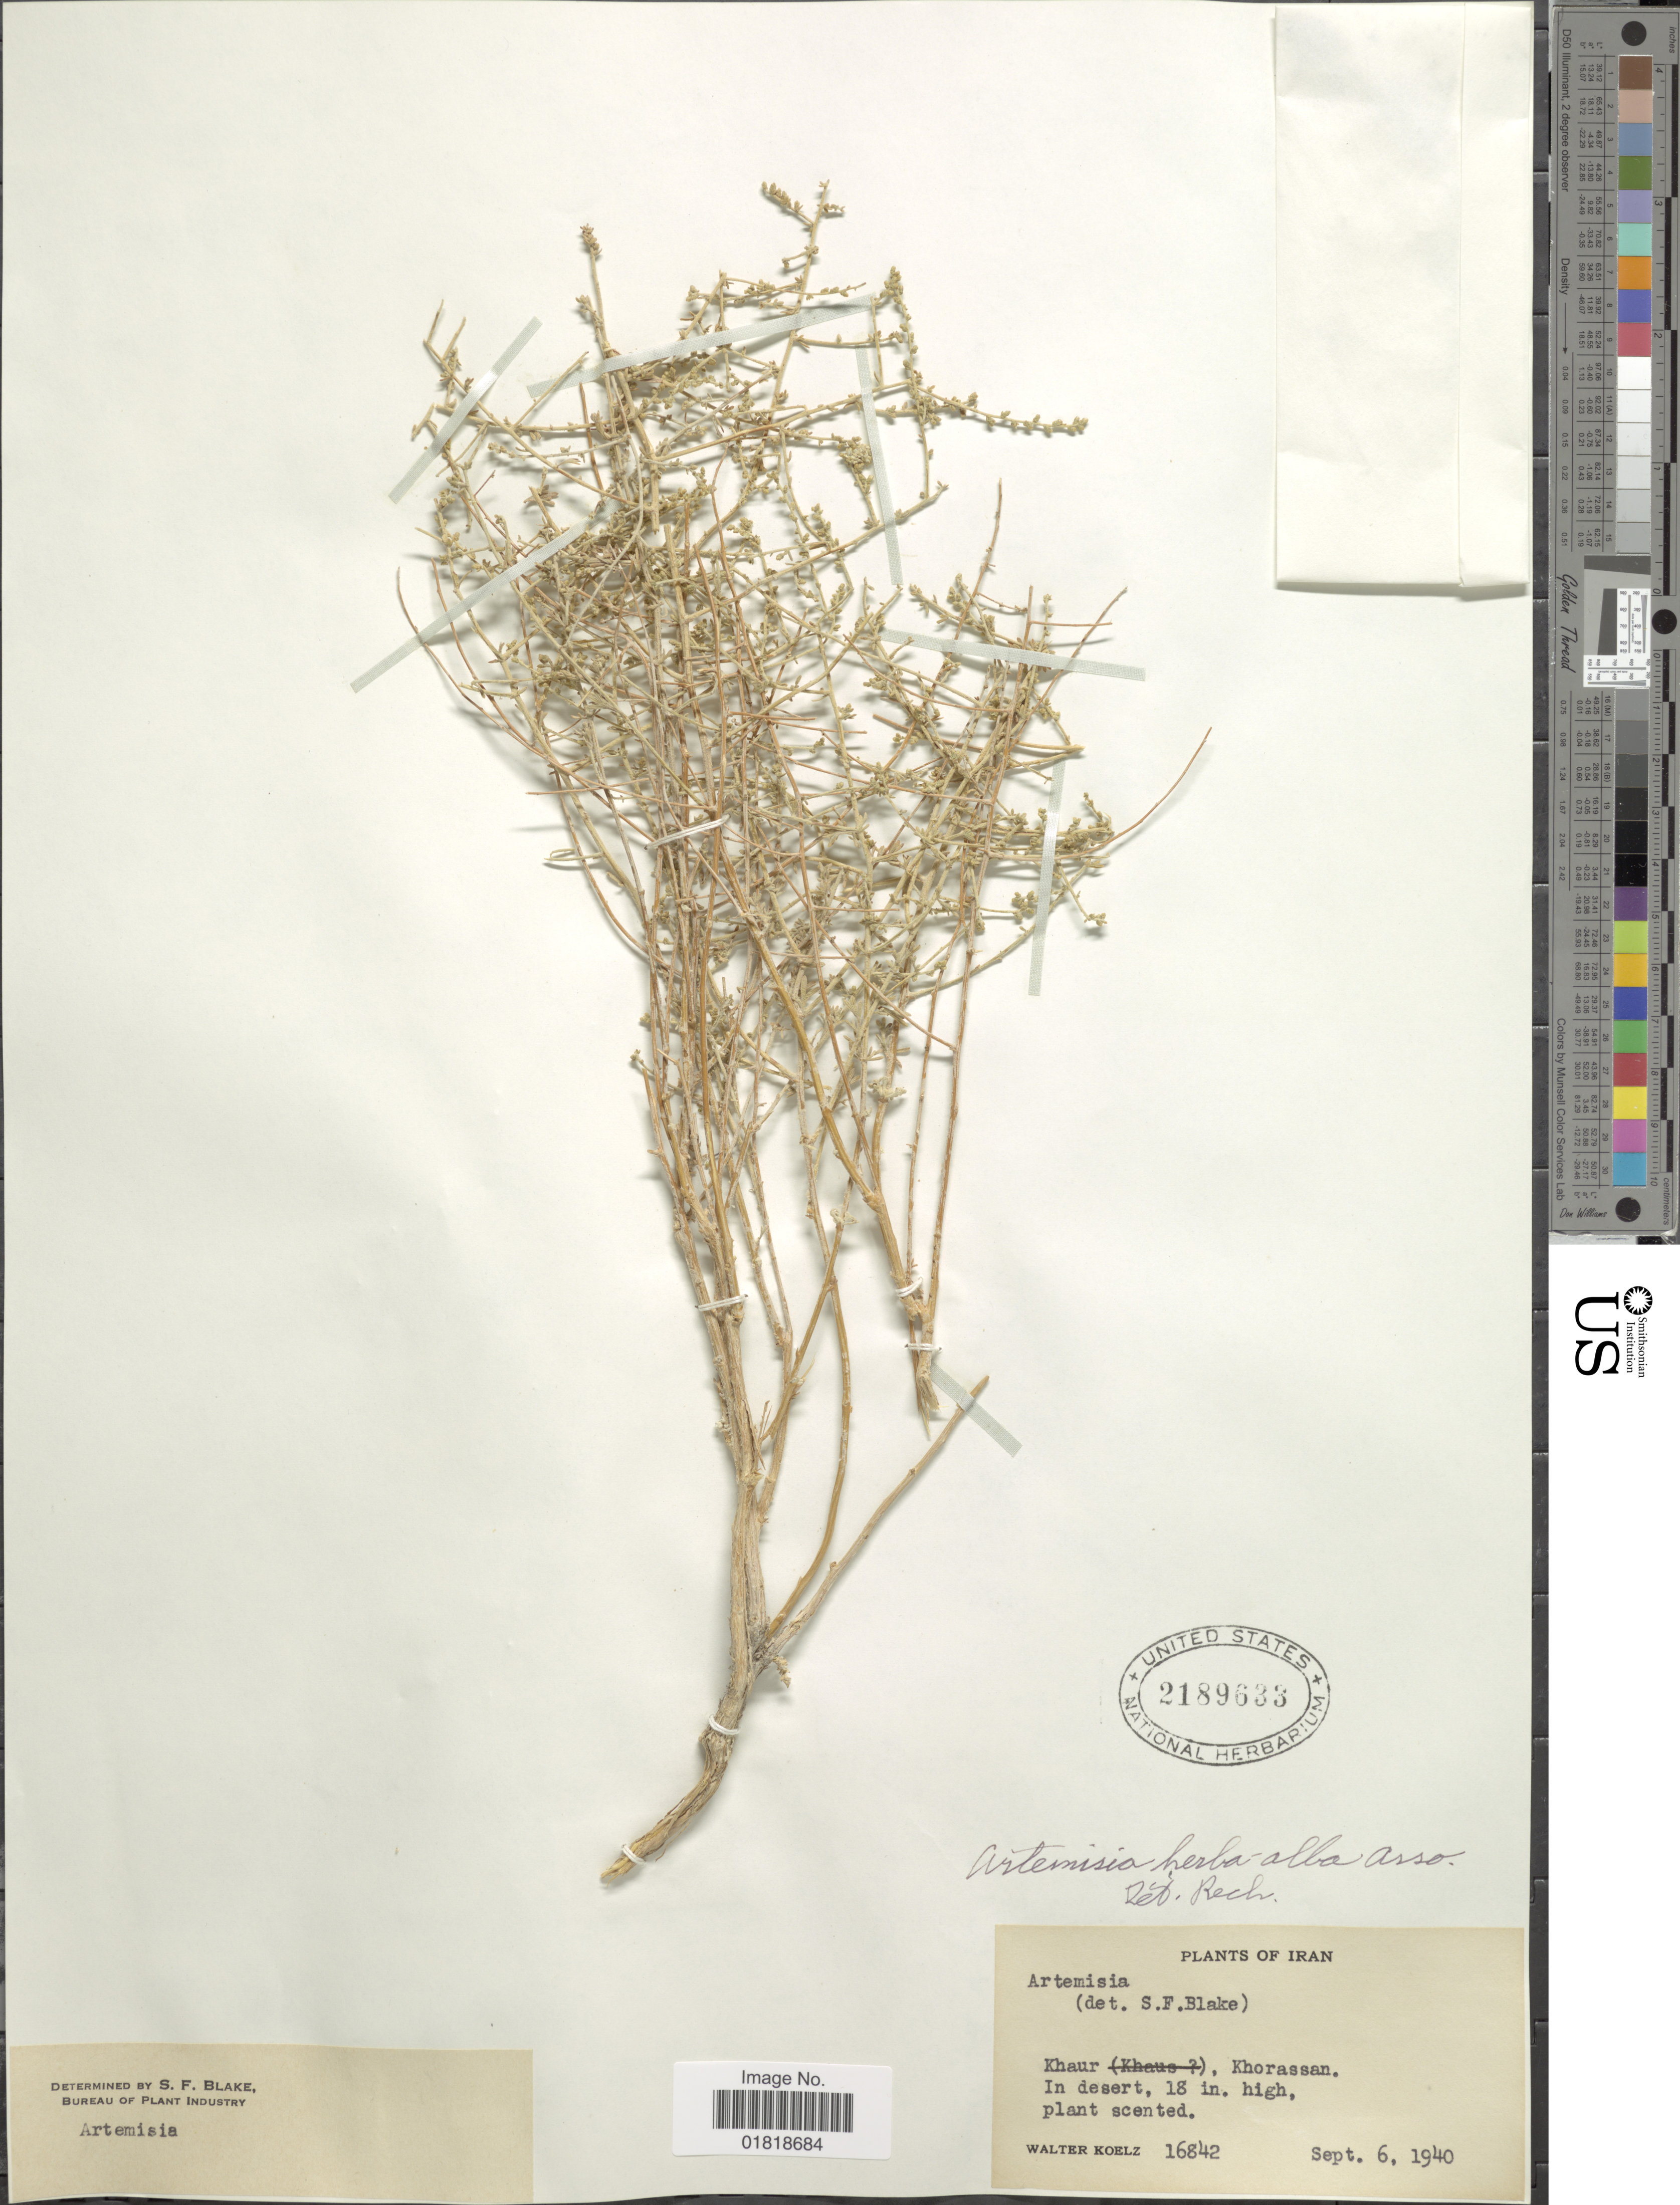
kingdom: Plantae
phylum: Tracheophyta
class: Magnoliopsida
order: Asterales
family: Asteraceae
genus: Artemisia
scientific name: Artemisia herba-alba asso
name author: Asso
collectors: W. N. Koelz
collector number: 16842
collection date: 1940-09-06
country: Iran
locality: Khaur, Khorassan, in desert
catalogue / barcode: US 2189633